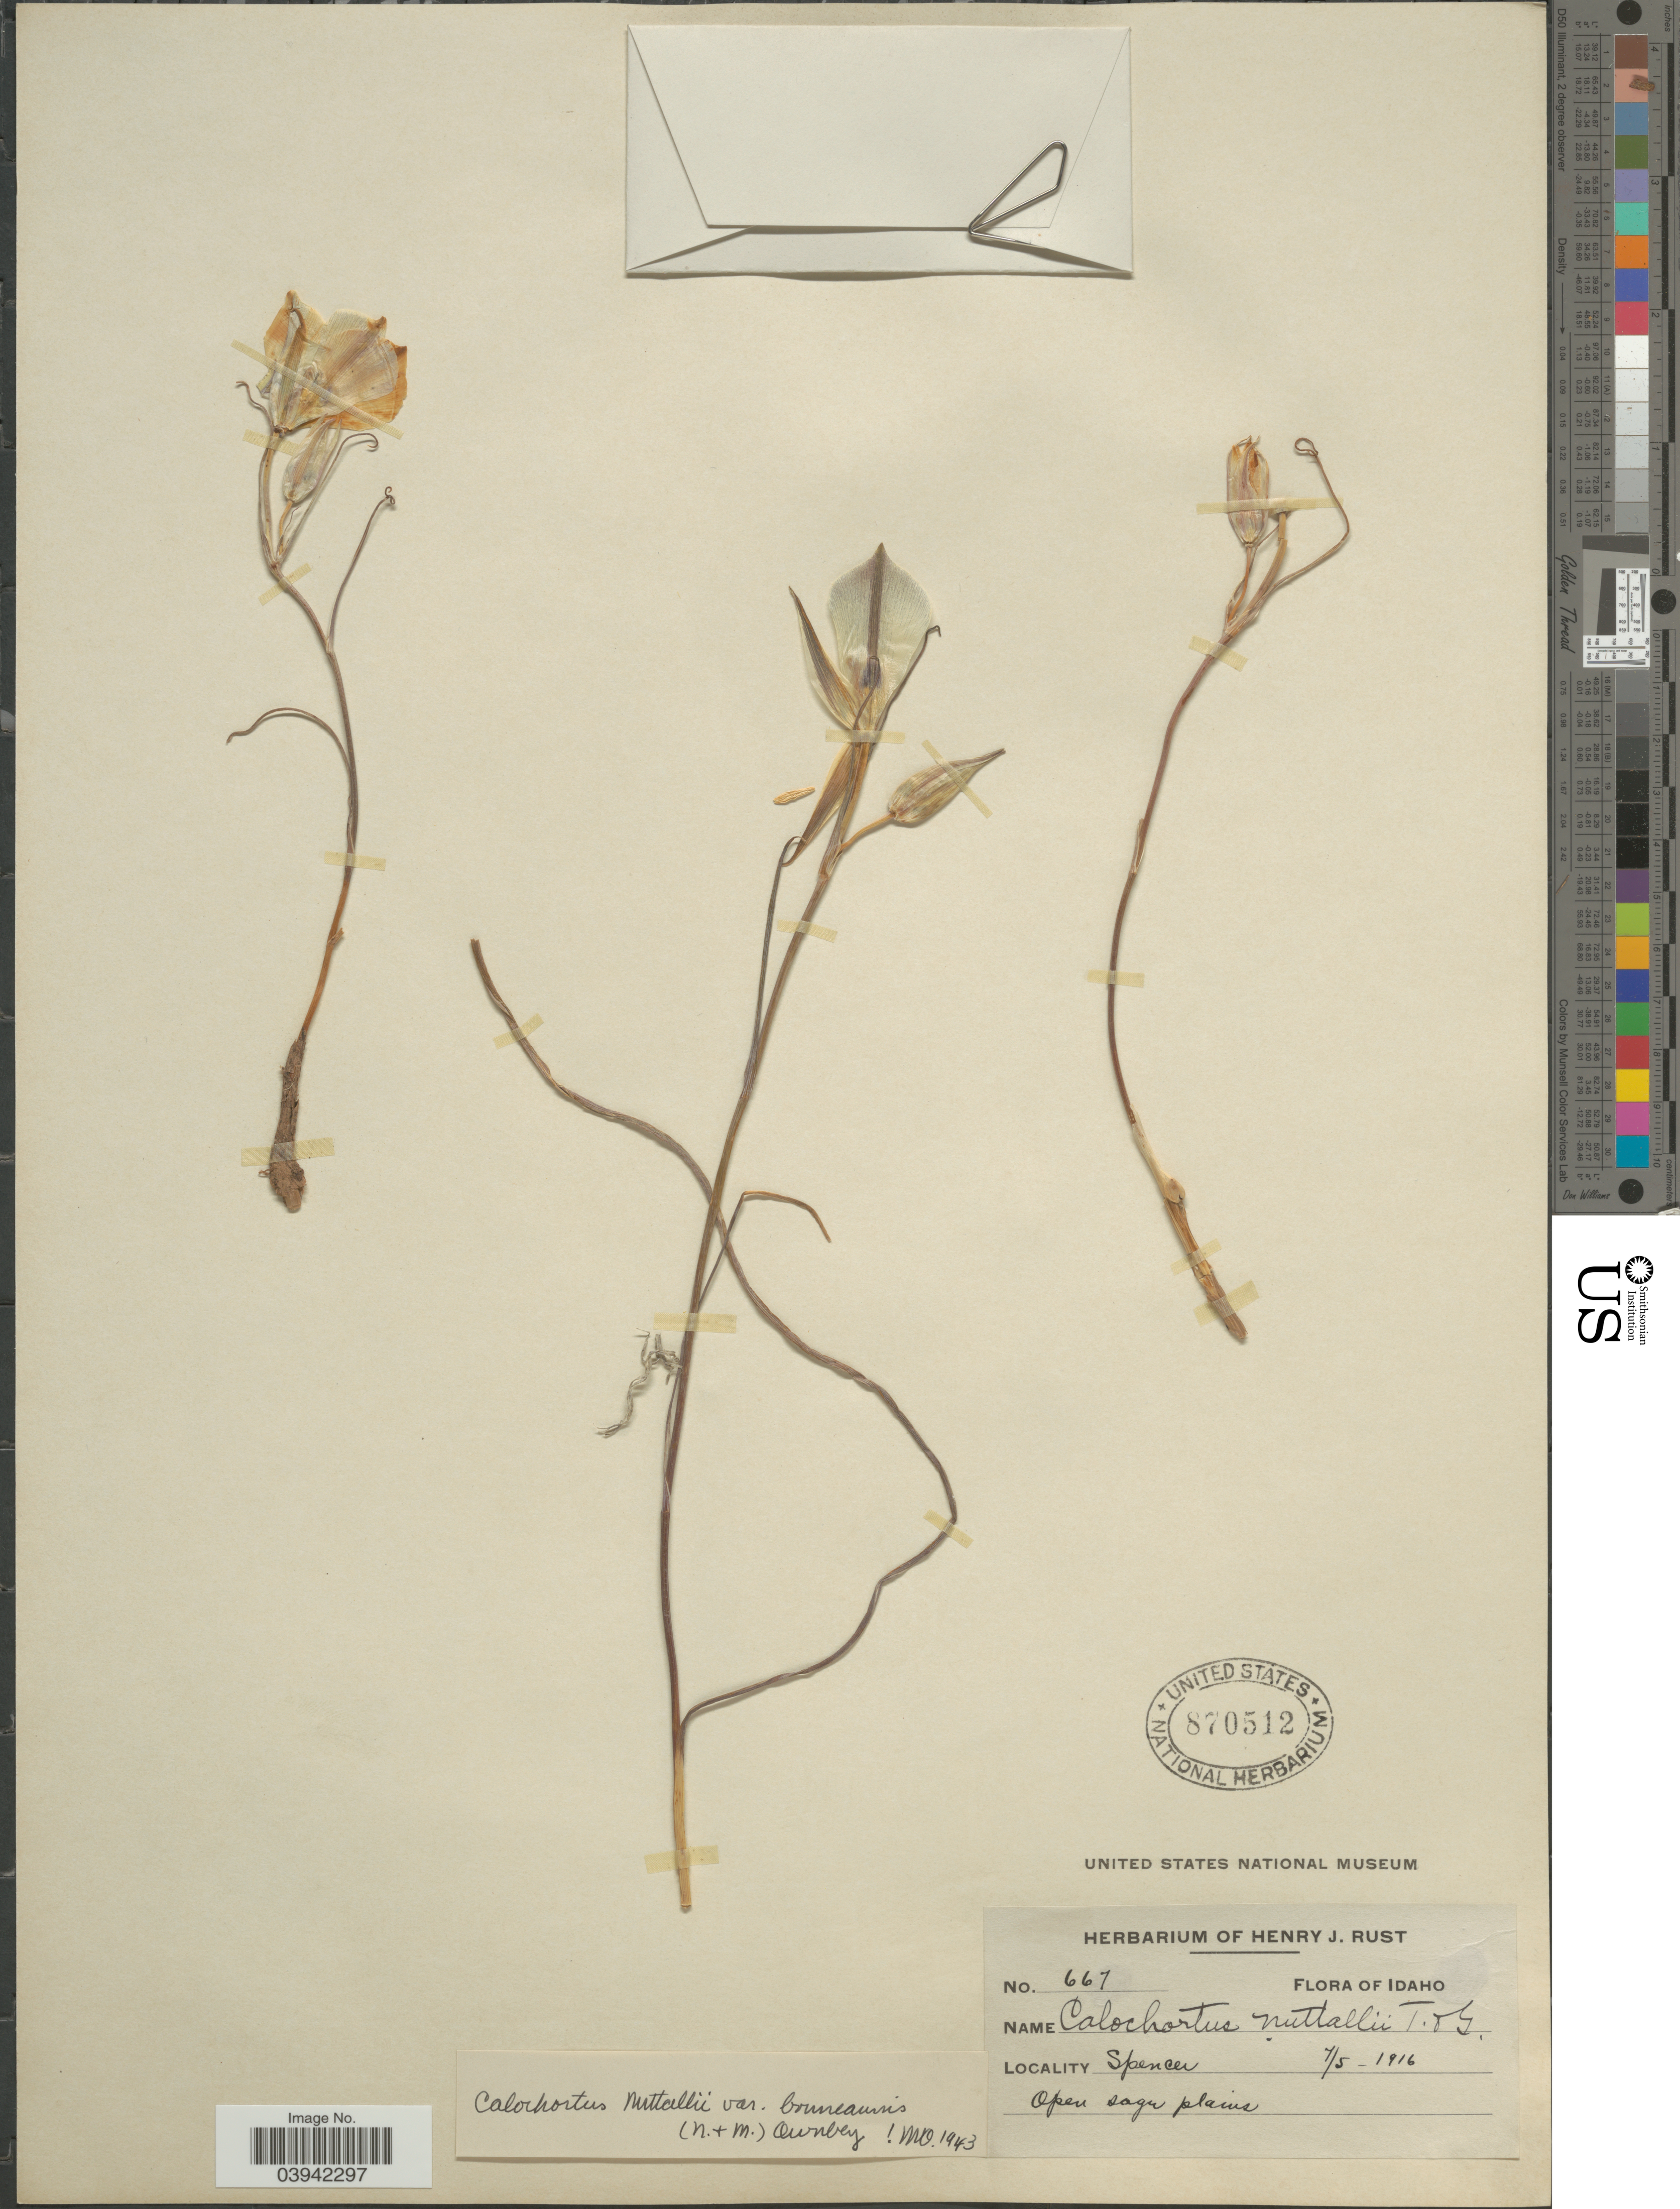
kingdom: Plantae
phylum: Tracheophyta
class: Liliopsida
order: Liliales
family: Liliaceae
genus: Calochortus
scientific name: Calochortus bruneaunis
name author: A. Nelson & J.F. Macbr.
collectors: ex herb. Henry J. Rust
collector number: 667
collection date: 1916-07-05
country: United States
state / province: Idaho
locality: Spencer.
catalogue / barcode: US 870512